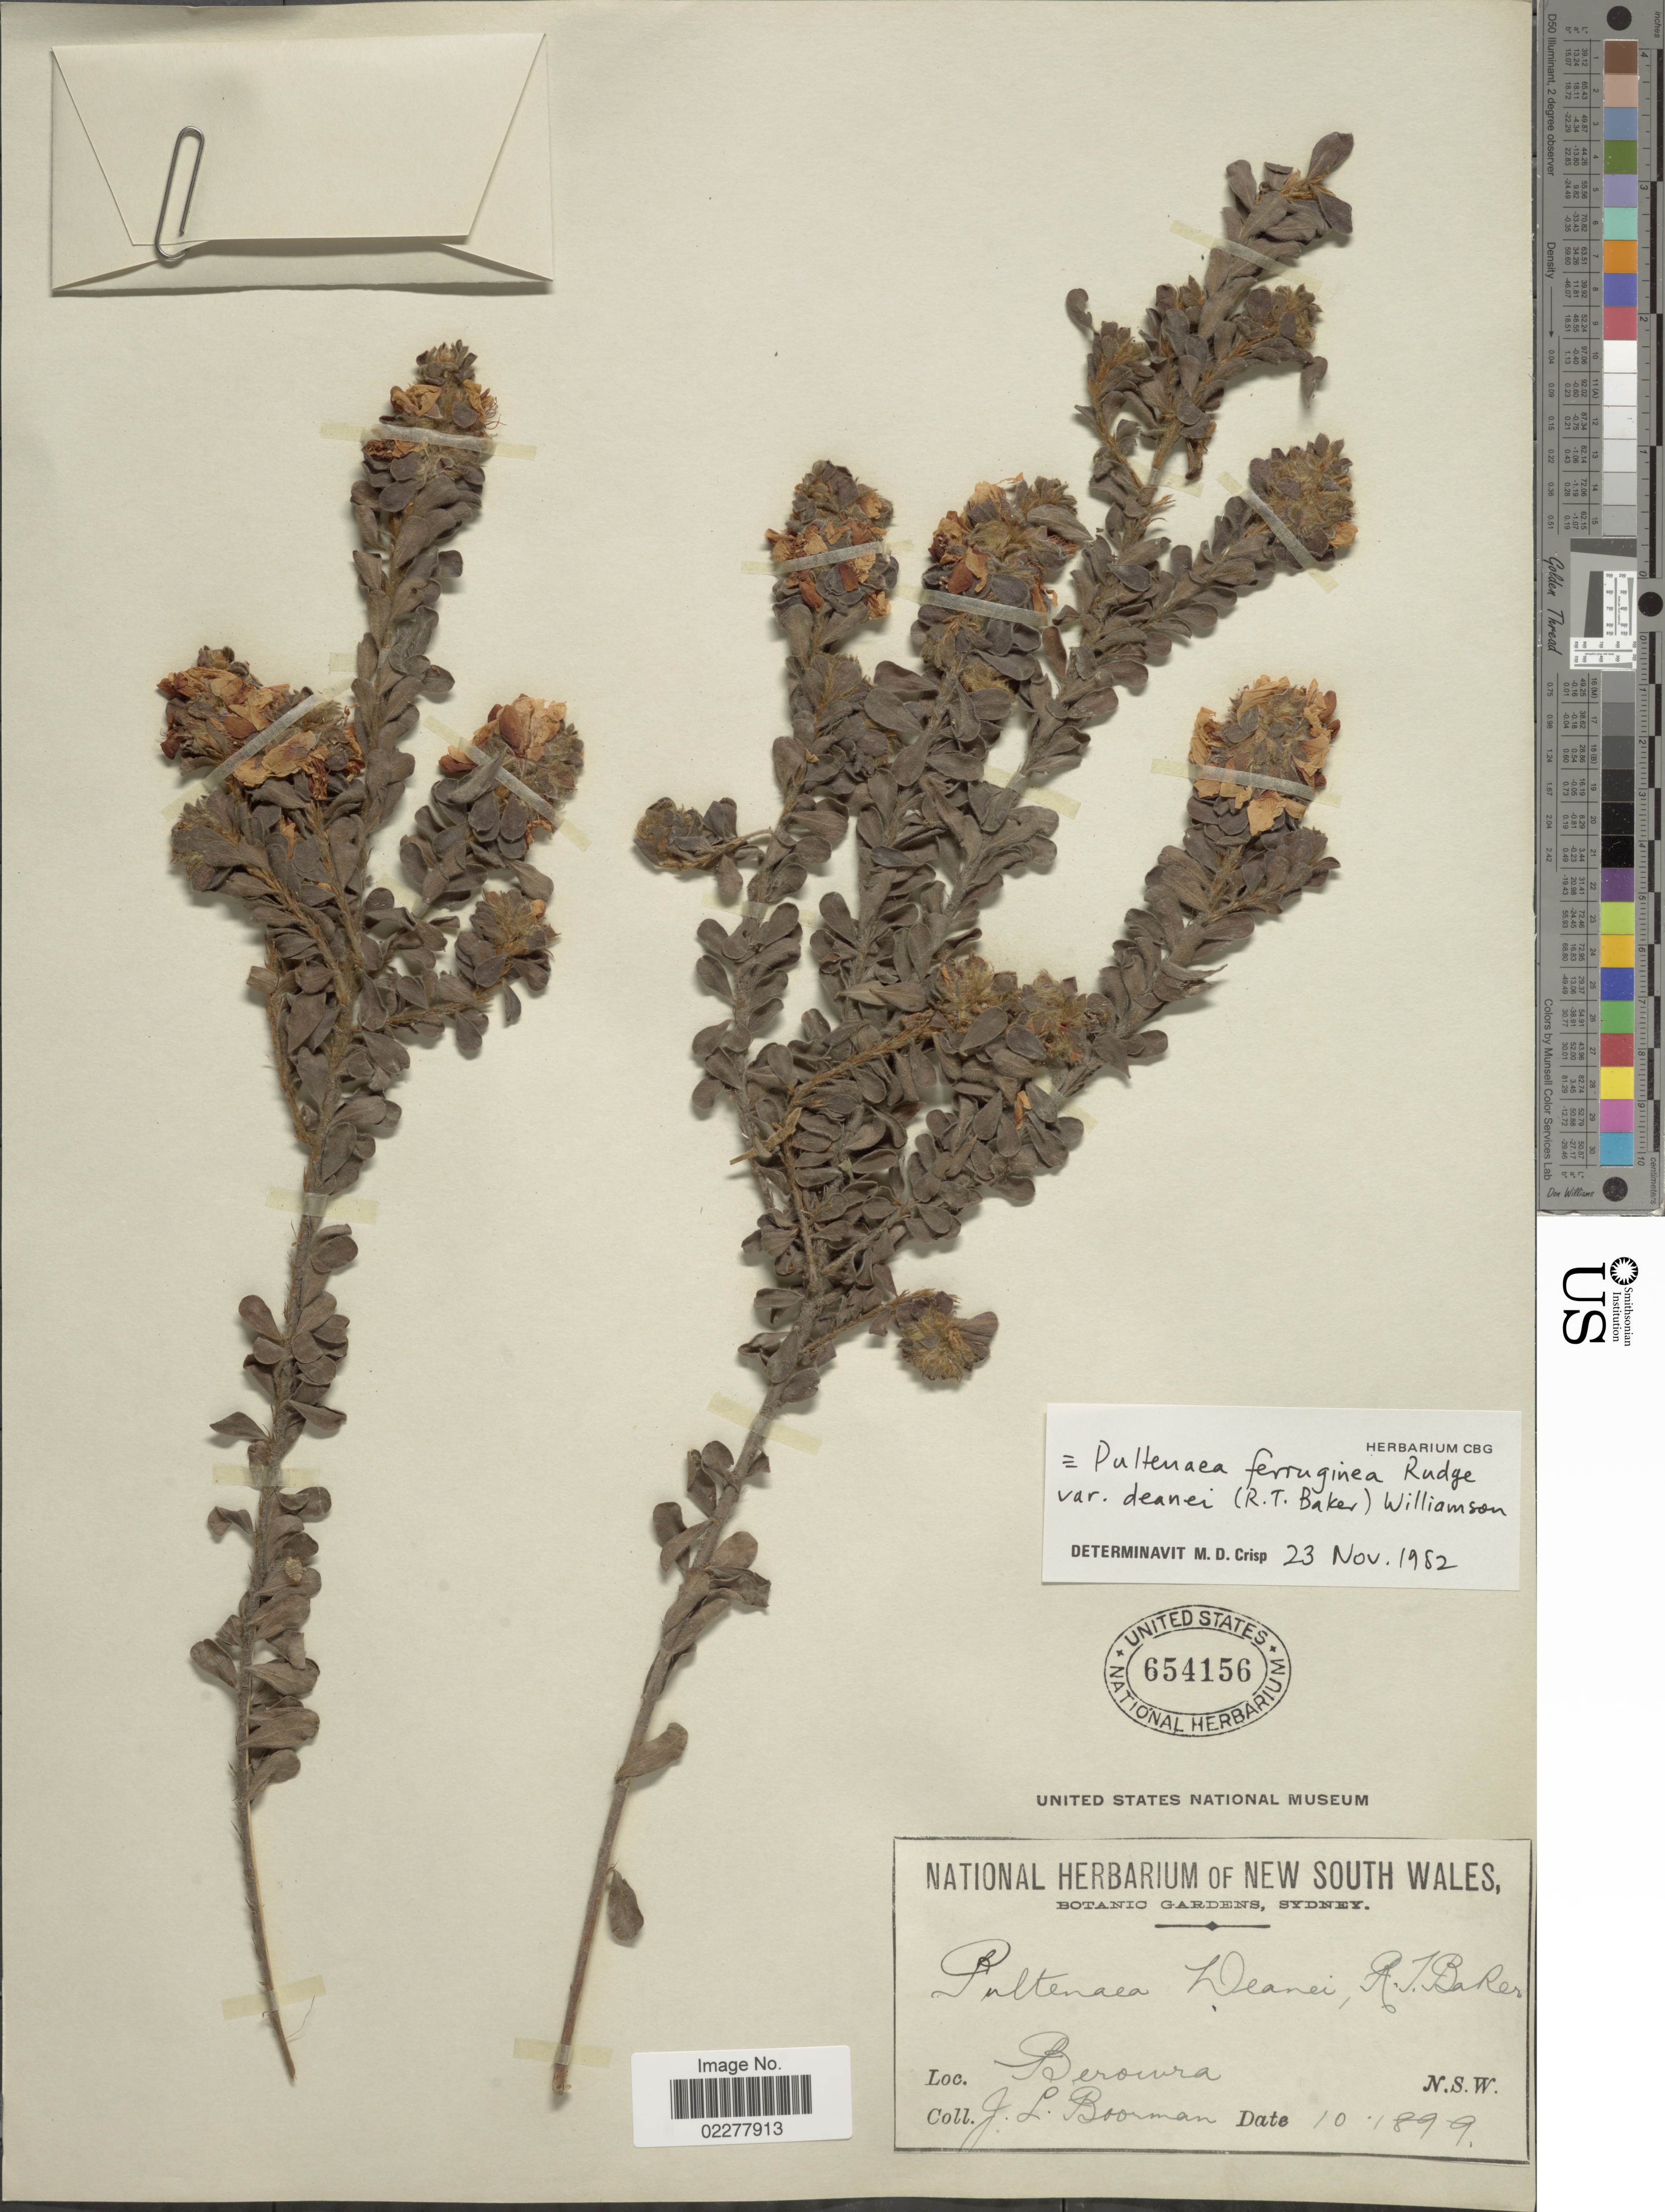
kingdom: Plantae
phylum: Tracheophyta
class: Magnoliopsida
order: Fabales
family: Fabaceae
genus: Pultenaea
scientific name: Pultenaea ferruginea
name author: Rudge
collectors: J. Boorman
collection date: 1899-10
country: Australia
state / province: New South Wales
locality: Berowra, N.S.W.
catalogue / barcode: US 654156